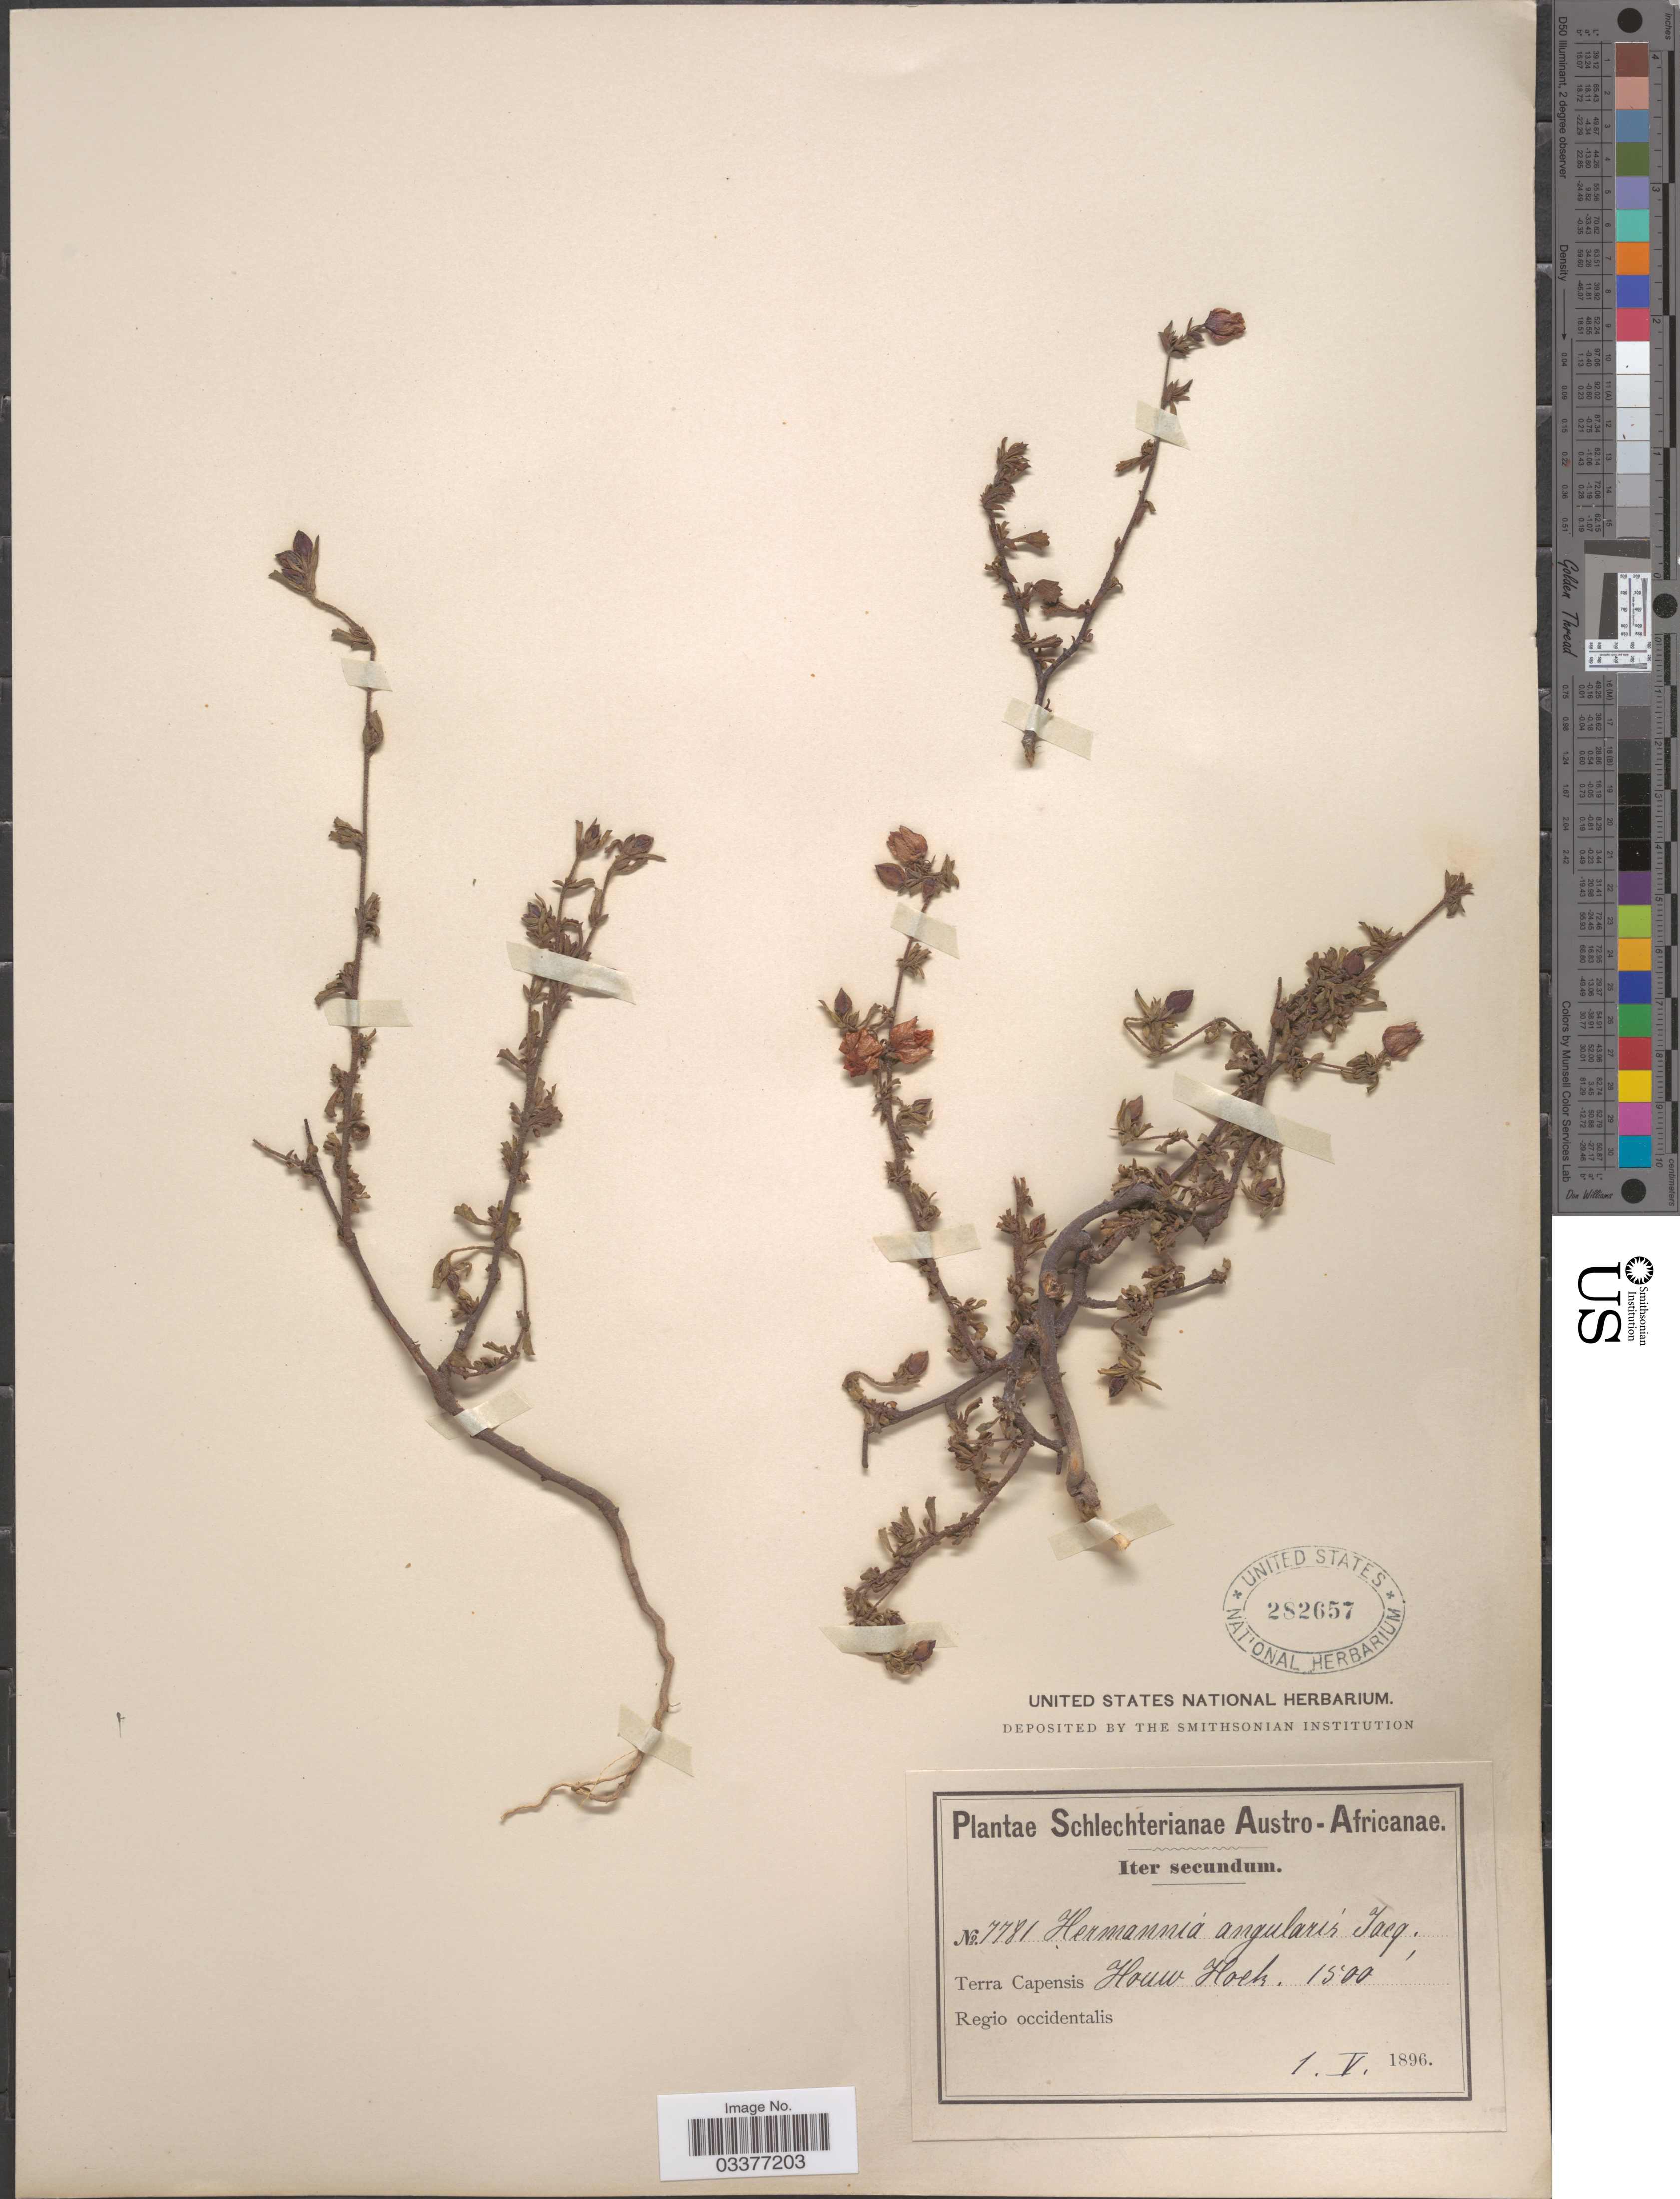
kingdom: Plantae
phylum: Tracheophyta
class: Magnoliopsida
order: Malvales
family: Malvaceae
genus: Hermannia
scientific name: Hermannia angularis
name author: Jacq.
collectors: Schlechter, --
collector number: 7781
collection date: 1896-05-01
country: South Africa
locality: Austro-Africanae. Terra Capensis, Houw Hoek. Regio occidentalis.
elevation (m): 457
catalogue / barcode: US 282657